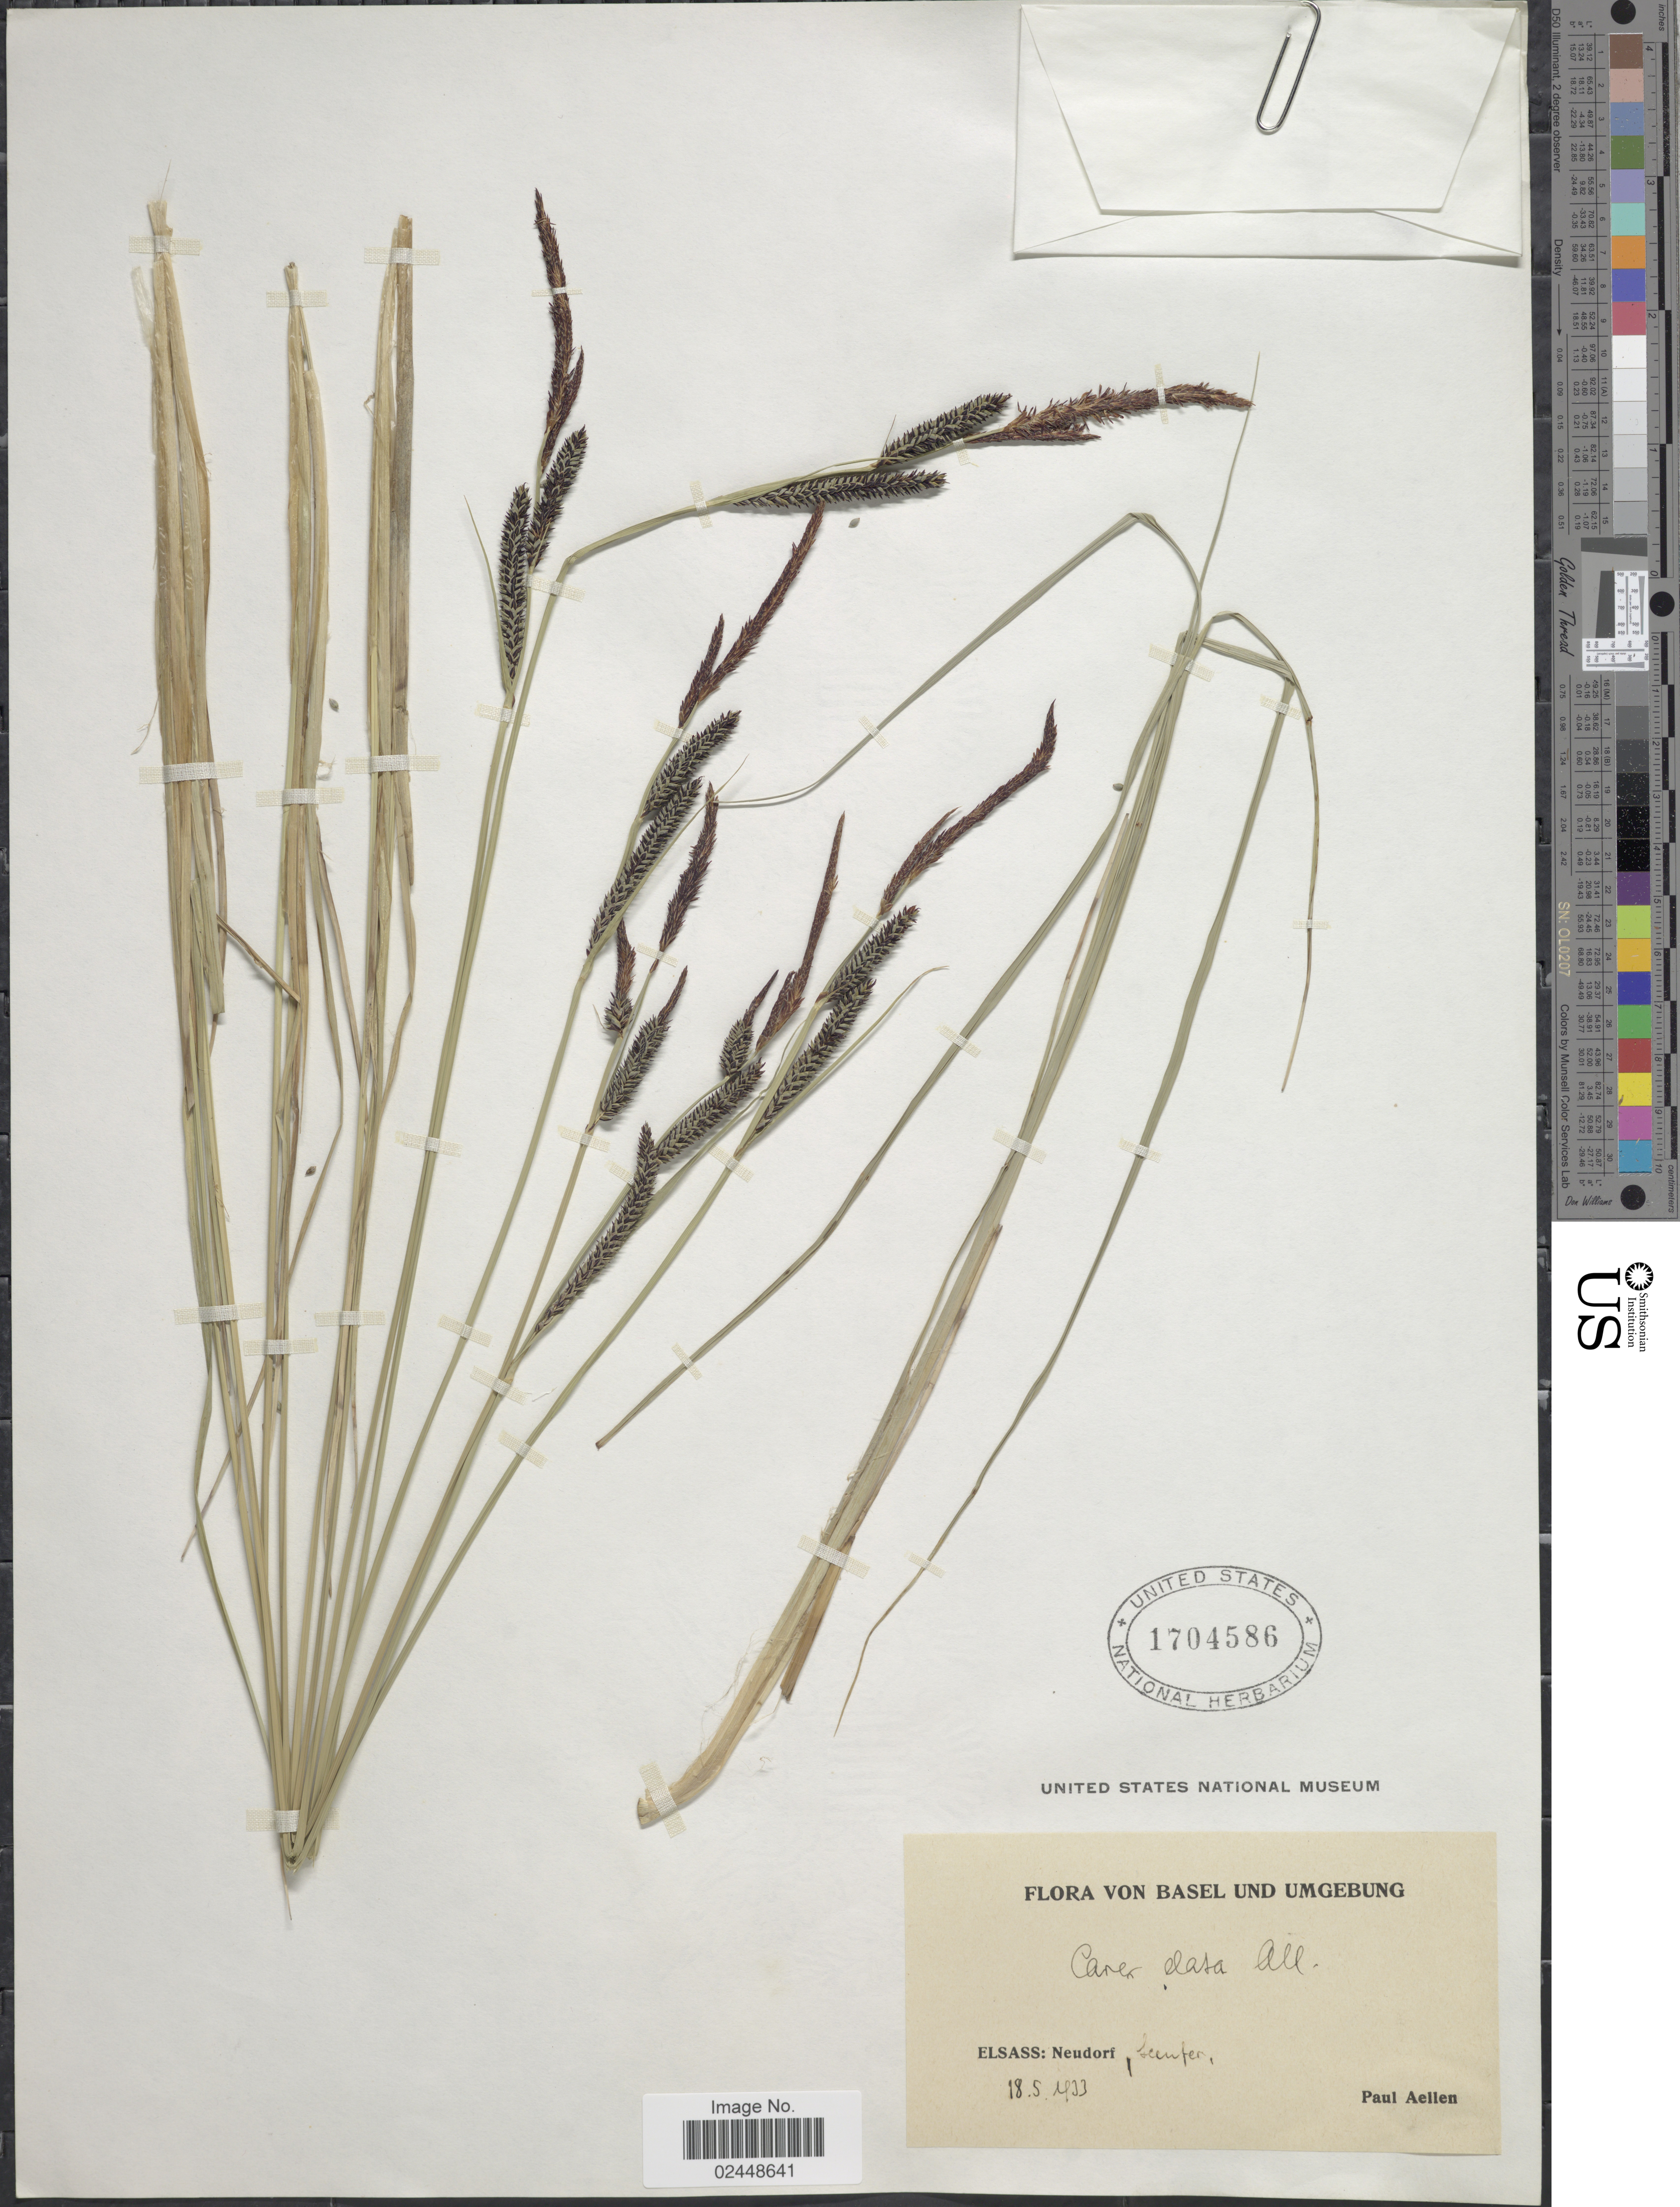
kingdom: Plantae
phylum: Tracheophyta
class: Liliopsida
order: Poales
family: Cyperaceae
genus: Carex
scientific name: Carex elata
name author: All.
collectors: P. Aellen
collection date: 1933-05-18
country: Switzerland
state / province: Lucerne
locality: Basel und Umgebung, Elsass: Neudorf.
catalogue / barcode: US 1704586